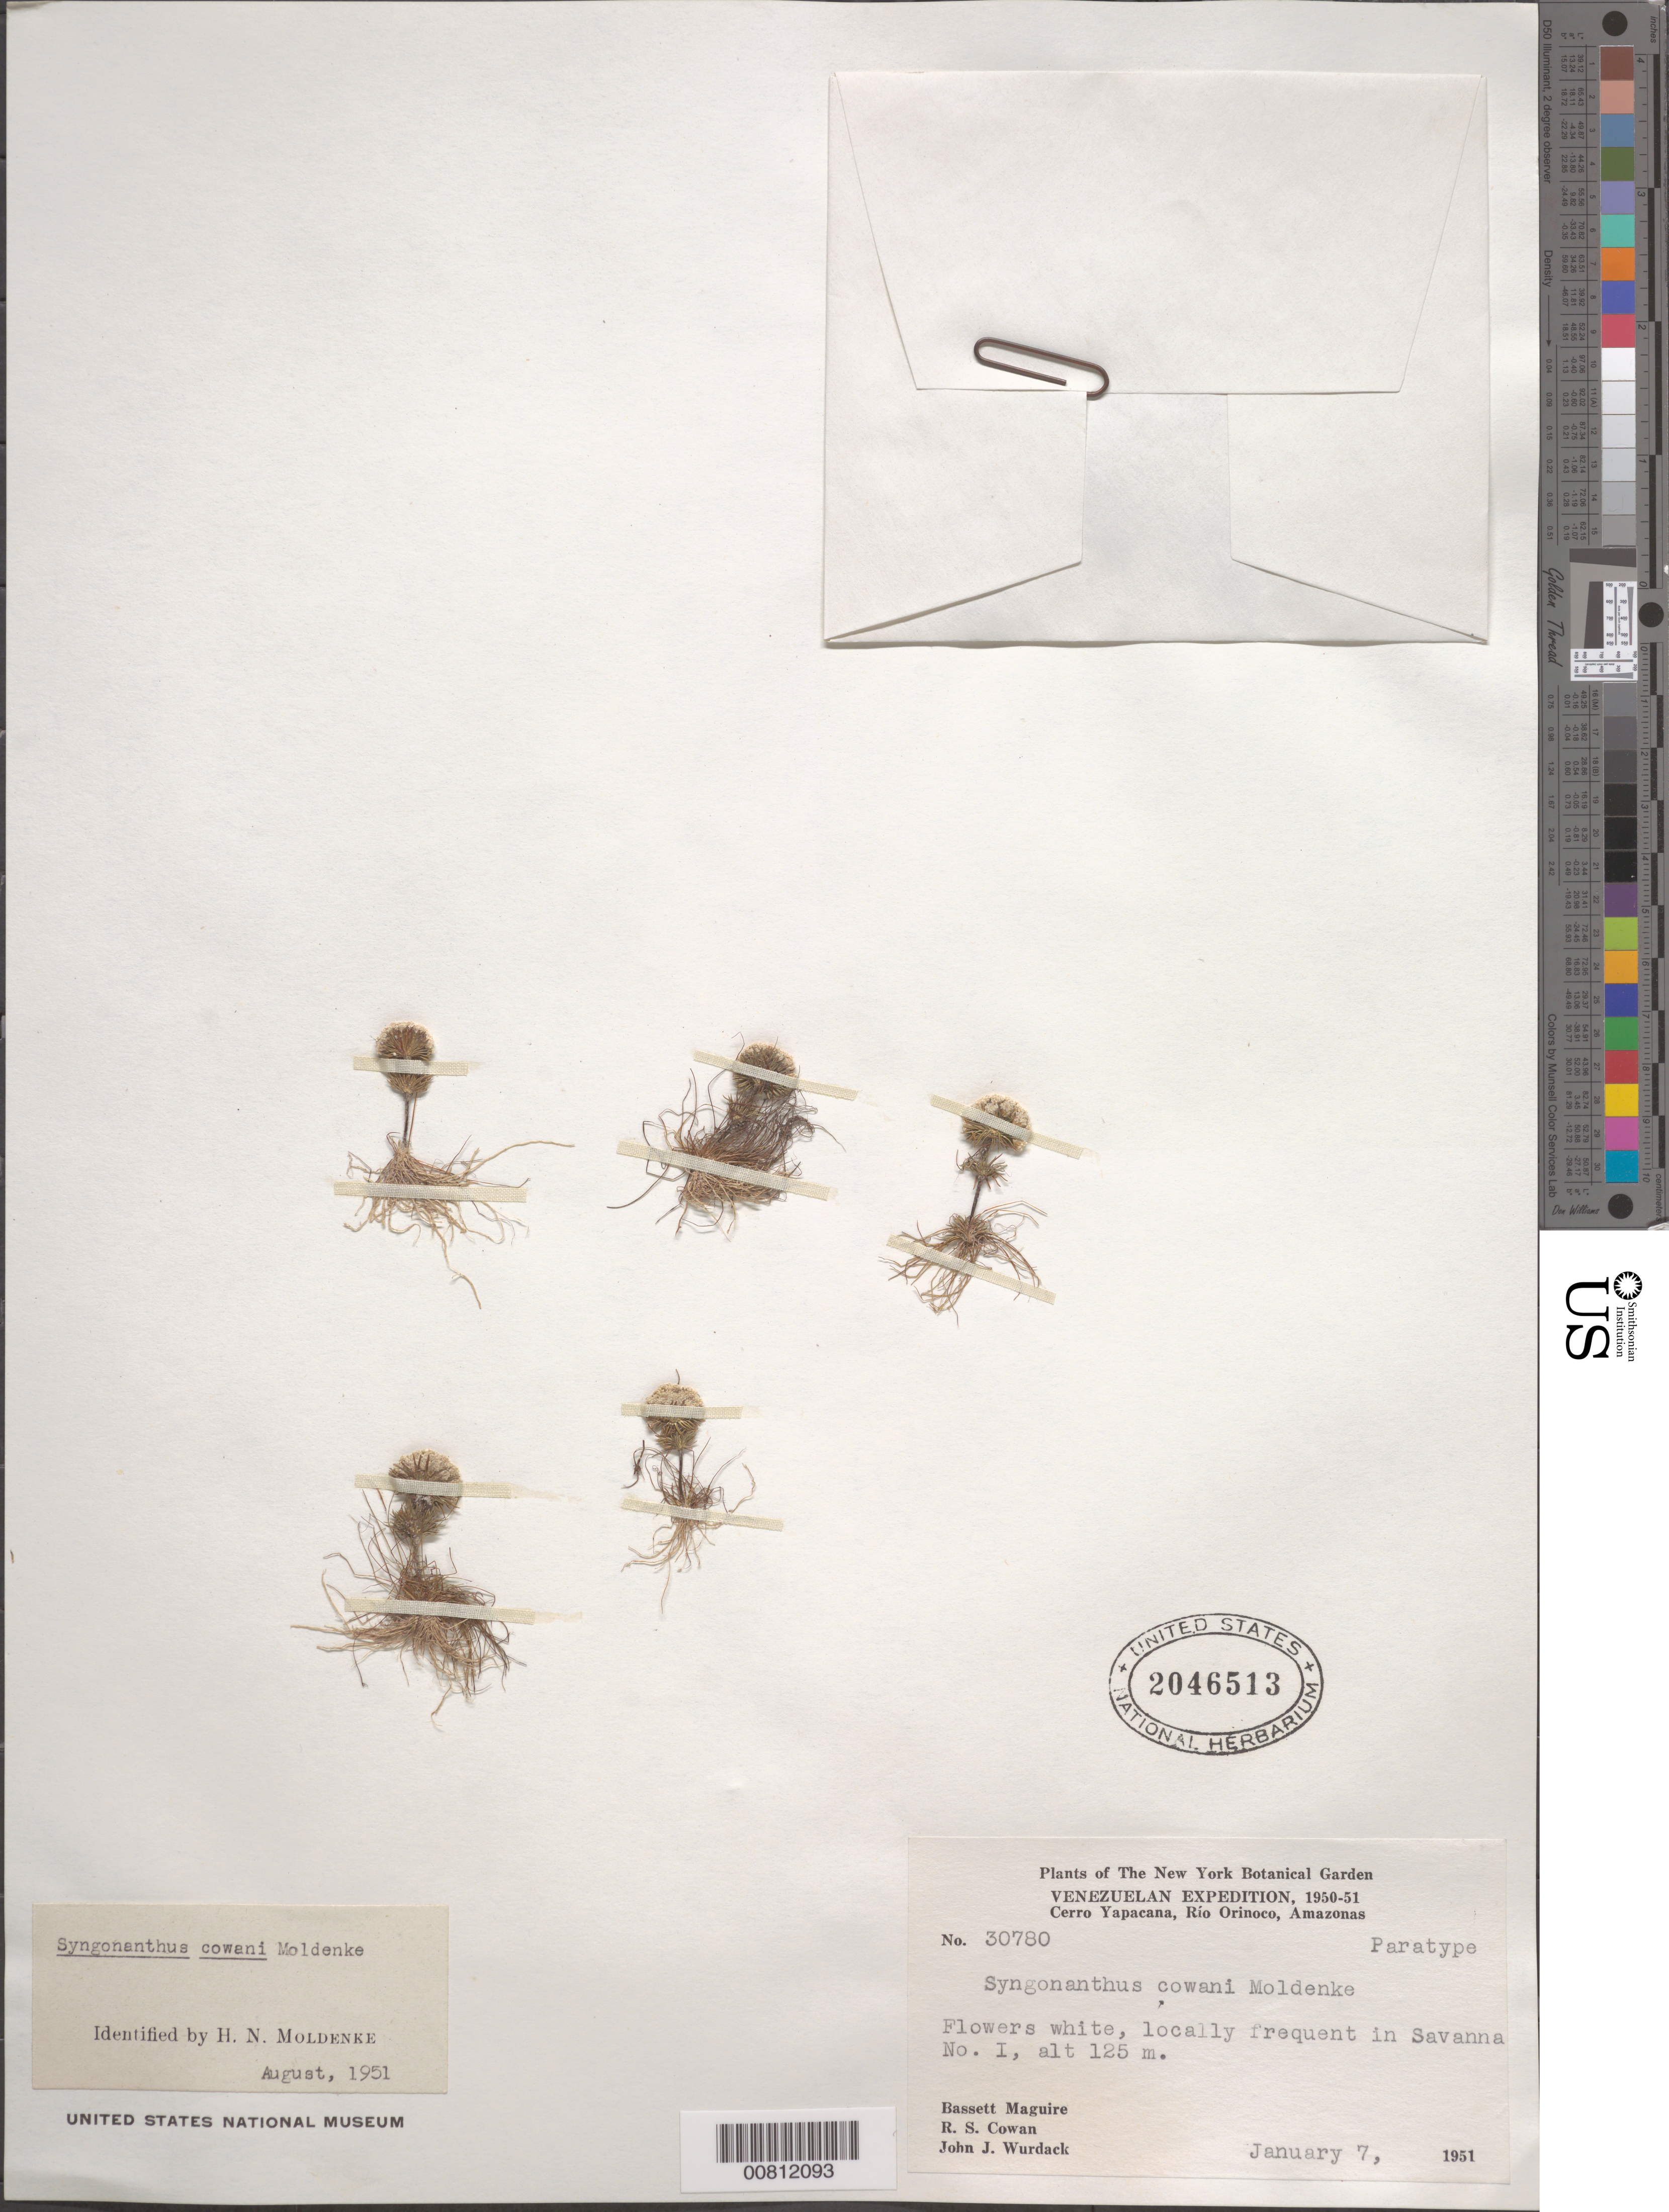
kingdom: Plantae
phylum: Tracheophyta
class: Liliopsida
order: Poales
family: Eriocaulaceae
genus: Syngonanthus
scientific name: Syngonanthus cowani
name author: Moldenke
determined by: Moldenke, H. N.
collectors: B. Maguire, R. S. Cowan & J. J. Wurdack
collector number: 30780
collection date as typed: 7-Jan-51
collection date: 1951-01-07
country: Venezuela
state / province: Amazonas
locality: Cerro Yapacána, Río Orinoco, gold mine trail, Savanna I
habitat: Savanna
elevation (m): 125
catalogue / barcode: US 2046513